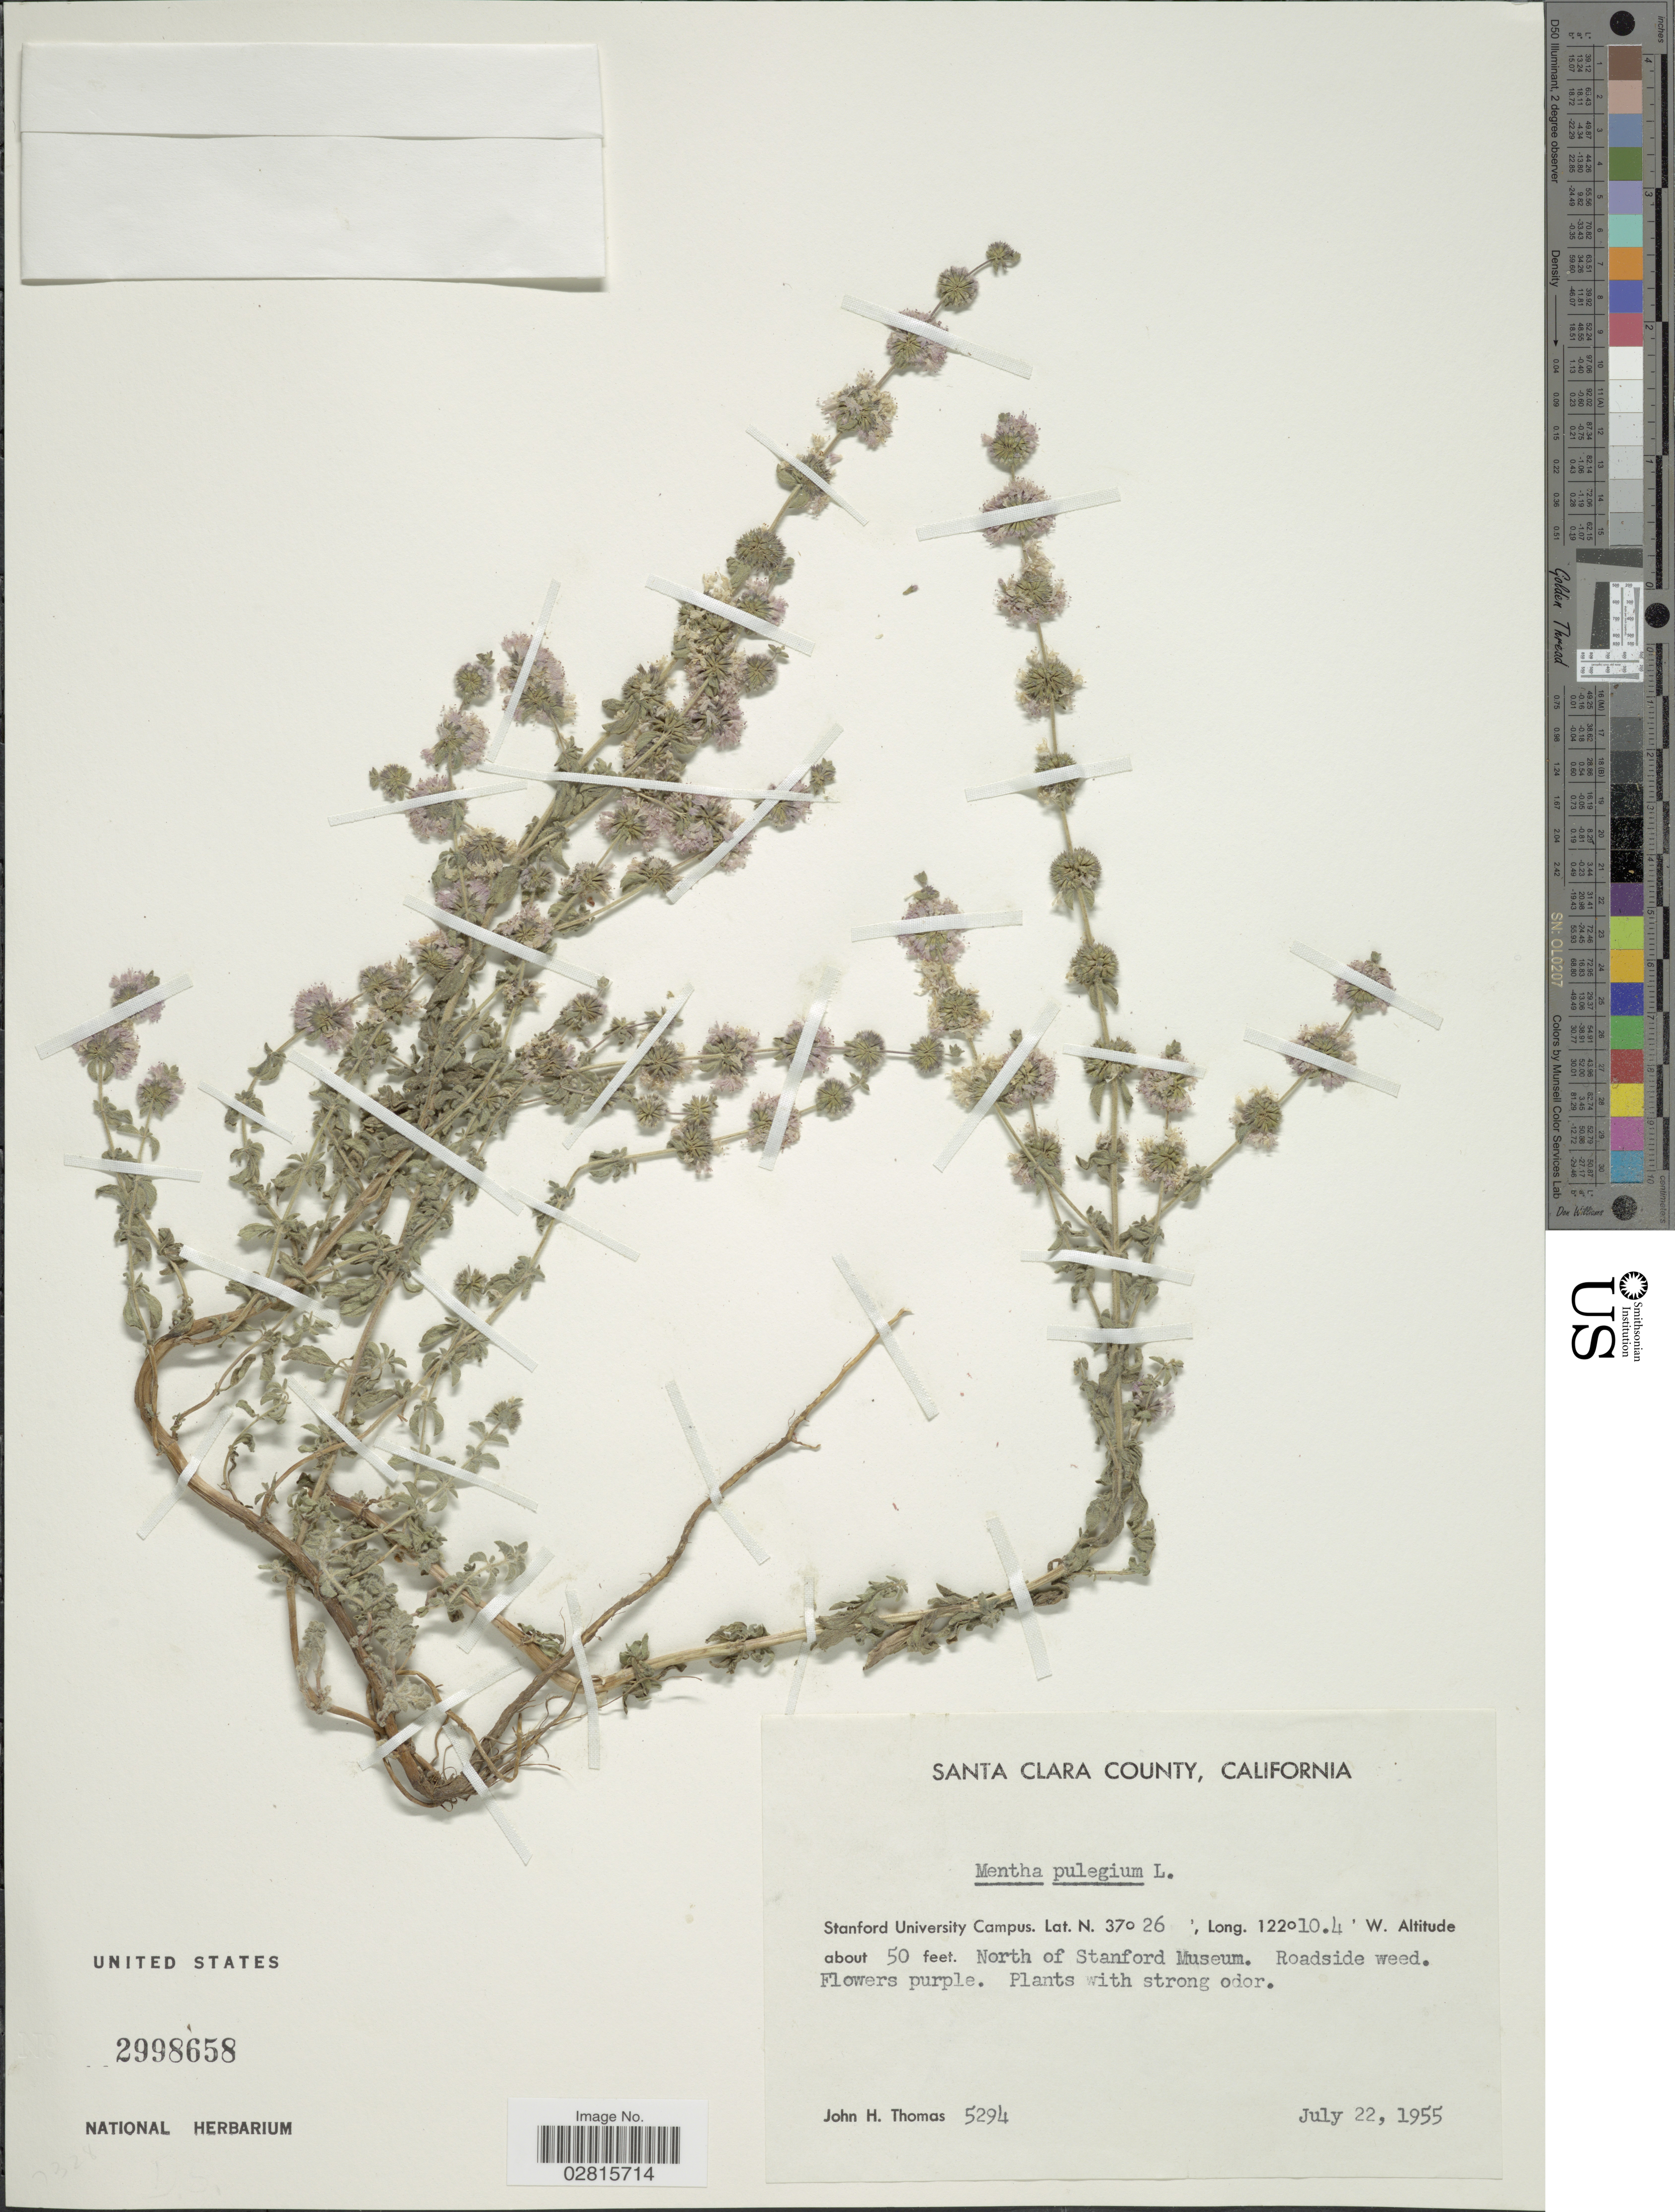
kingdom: Plantae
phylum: Tracheophyta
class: Magnoliopsida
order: Lamiales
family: Lamiaceae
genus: Mentha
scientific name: Mentha pulegium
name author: L.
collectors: J. H. Thomas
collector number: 5294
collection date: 1955-07-22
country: United States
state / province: California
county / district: Santa Clara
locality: Santa Clara County, Stanford University Campus, North of Stanford Museum.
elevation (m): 15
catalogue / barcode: US 2998658